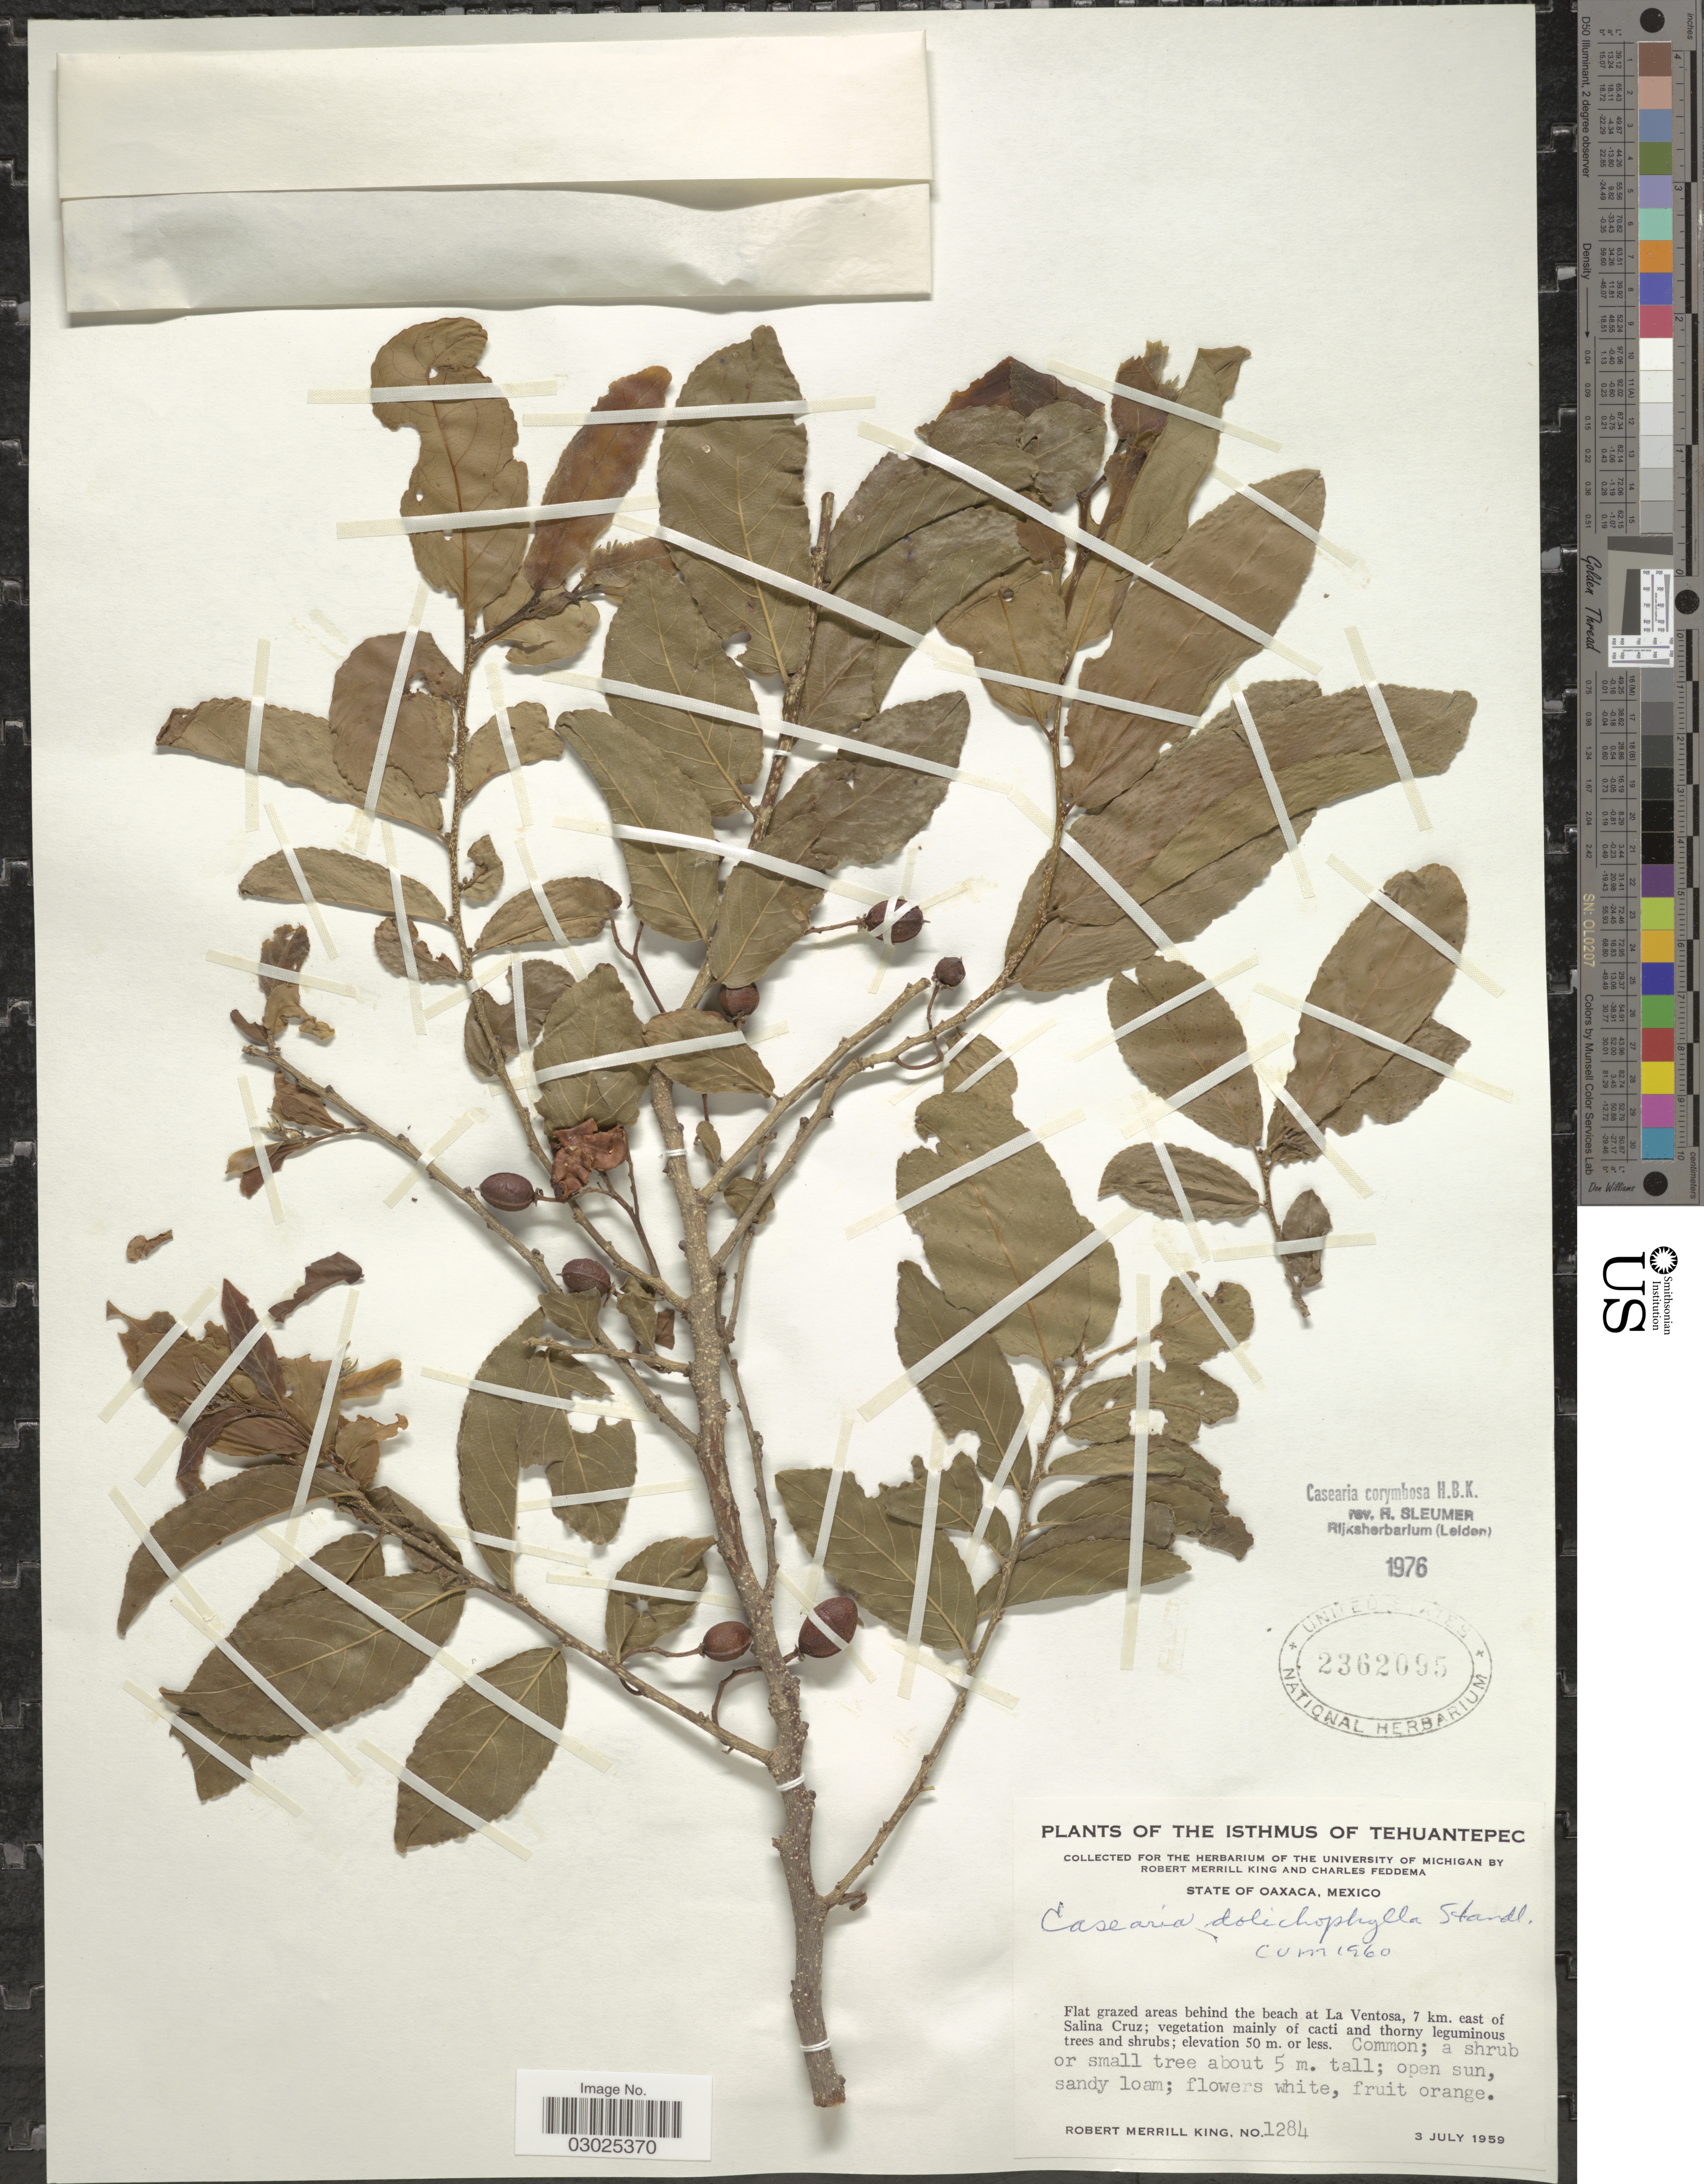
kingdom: Plantae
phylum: Tracheophyta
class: Magnoliopsida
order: Malpighiales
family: Salicaceae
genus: Casearia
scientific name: Casearia corymbosa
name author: Kunth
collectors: R. M. King & C. Feddema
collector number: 1284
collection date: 1959-07-03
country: Mexico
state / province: Oaxaca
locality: Tehuantepec. Behind the beach at La Ventosa, 7 km. east of Salina Cruz.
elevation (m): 50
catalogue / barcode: US 2362095